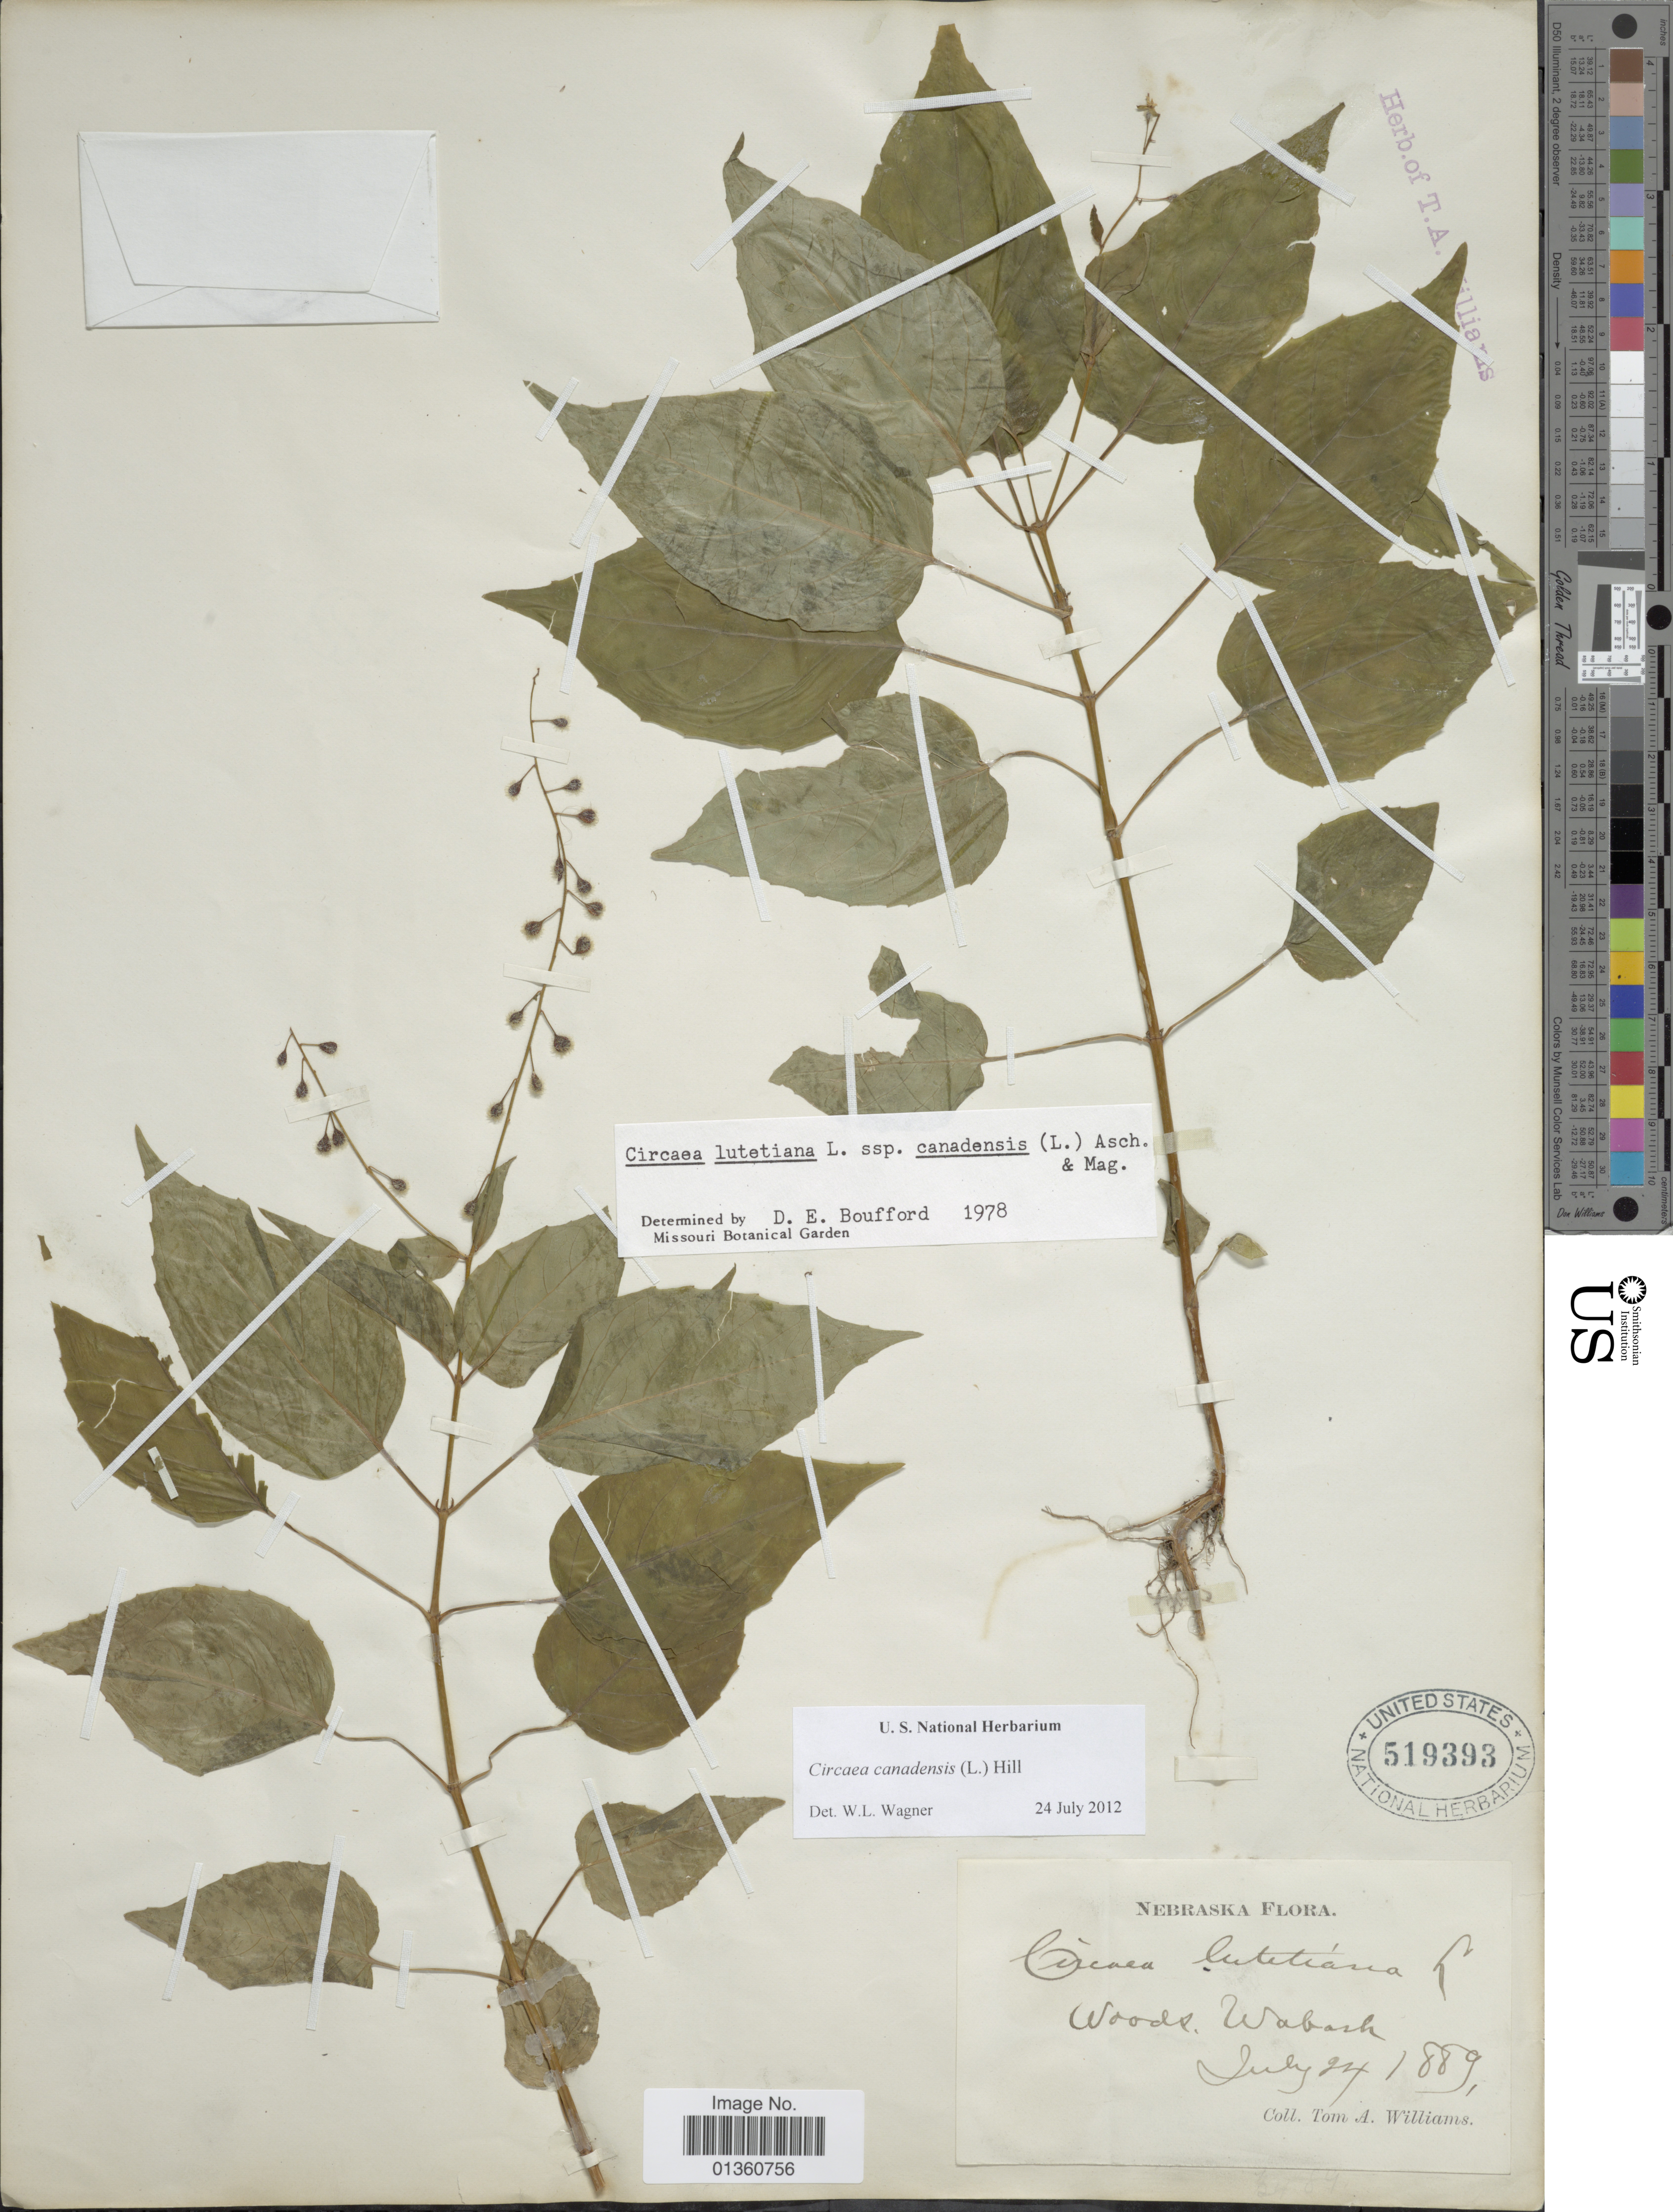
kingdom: Plantae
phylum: Tracheophyta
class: Magnoliopsida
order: Myrtales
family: Onagraceae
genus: Circaea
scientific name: Circaea canadensis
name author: (L.) Hill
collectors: T. A. Williams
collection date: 1889-07-24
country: United States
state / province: Nebraska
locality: Woods, Wabash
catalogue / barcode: US 519393